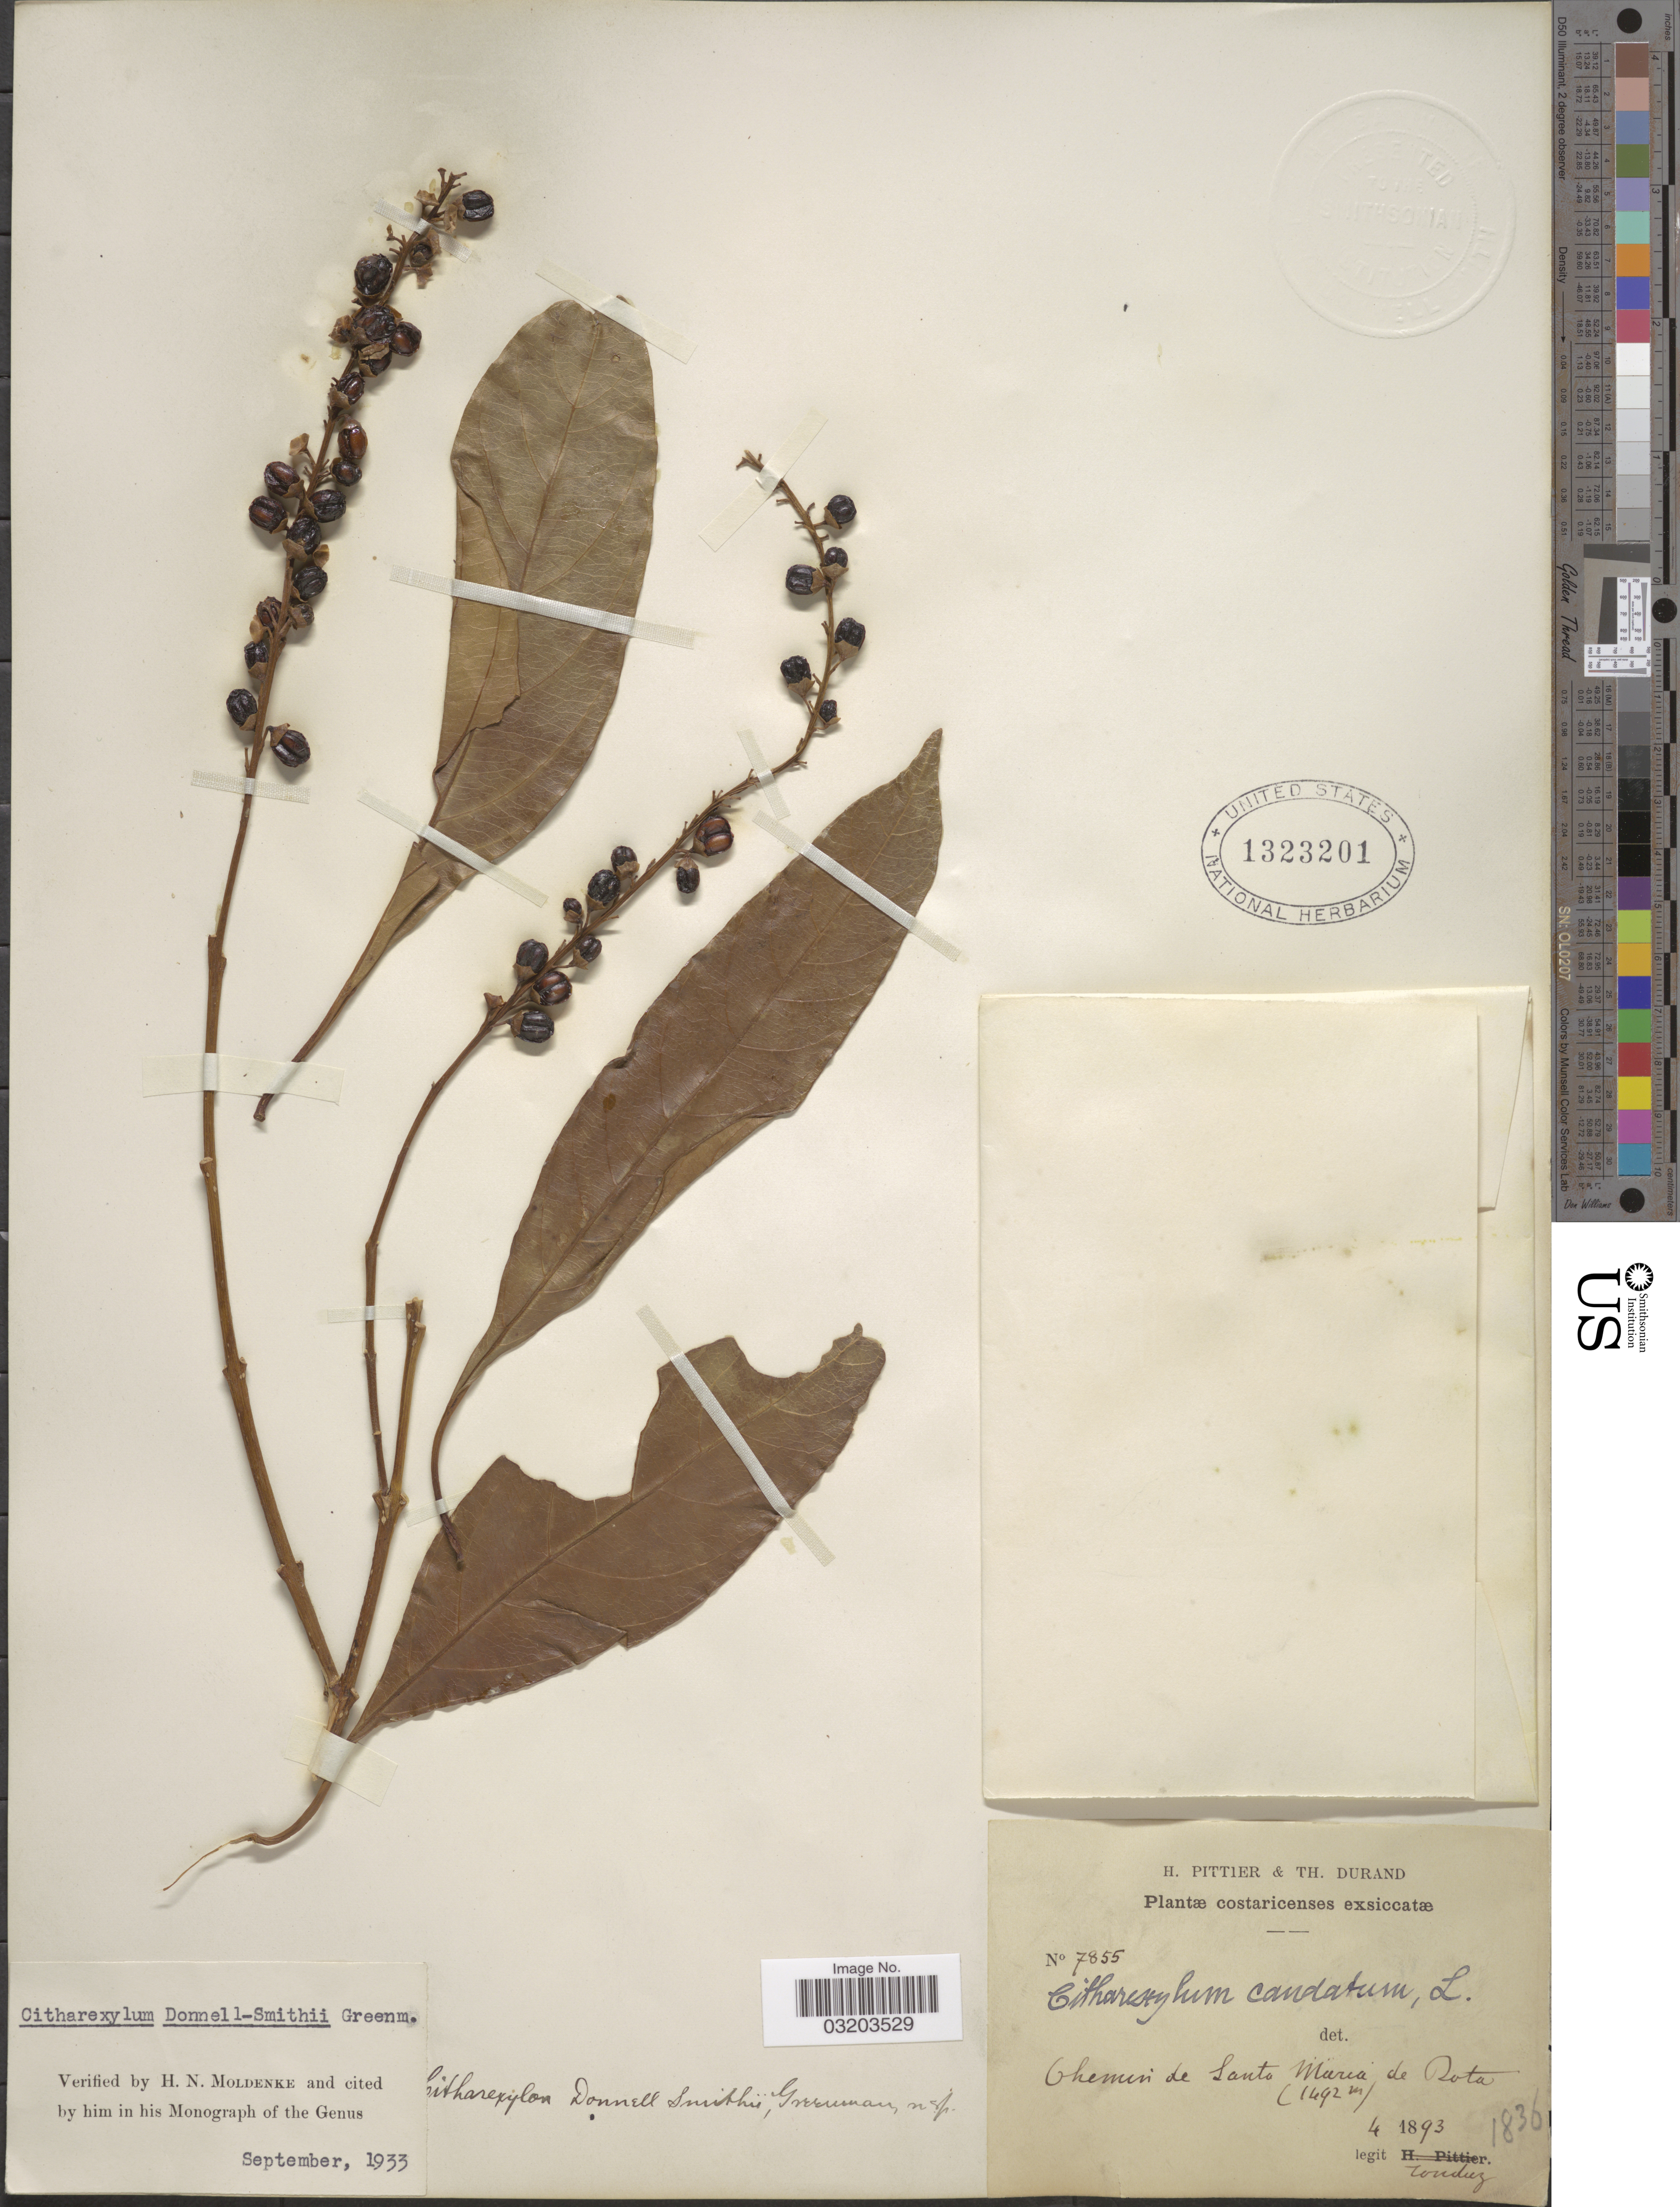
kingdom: Plantae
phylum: Tracheophyta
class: Magnoliopsida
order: Lamiales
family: Verbenaceae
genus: Citharexylum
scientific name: Citharexylum donnell-smithii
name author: Greenm.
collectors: Tonduz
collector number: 7855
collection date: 1893-04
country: Costa Rica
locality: Chemin de Santa Maria de Dota.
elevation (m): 1492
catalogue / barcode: US 1323201